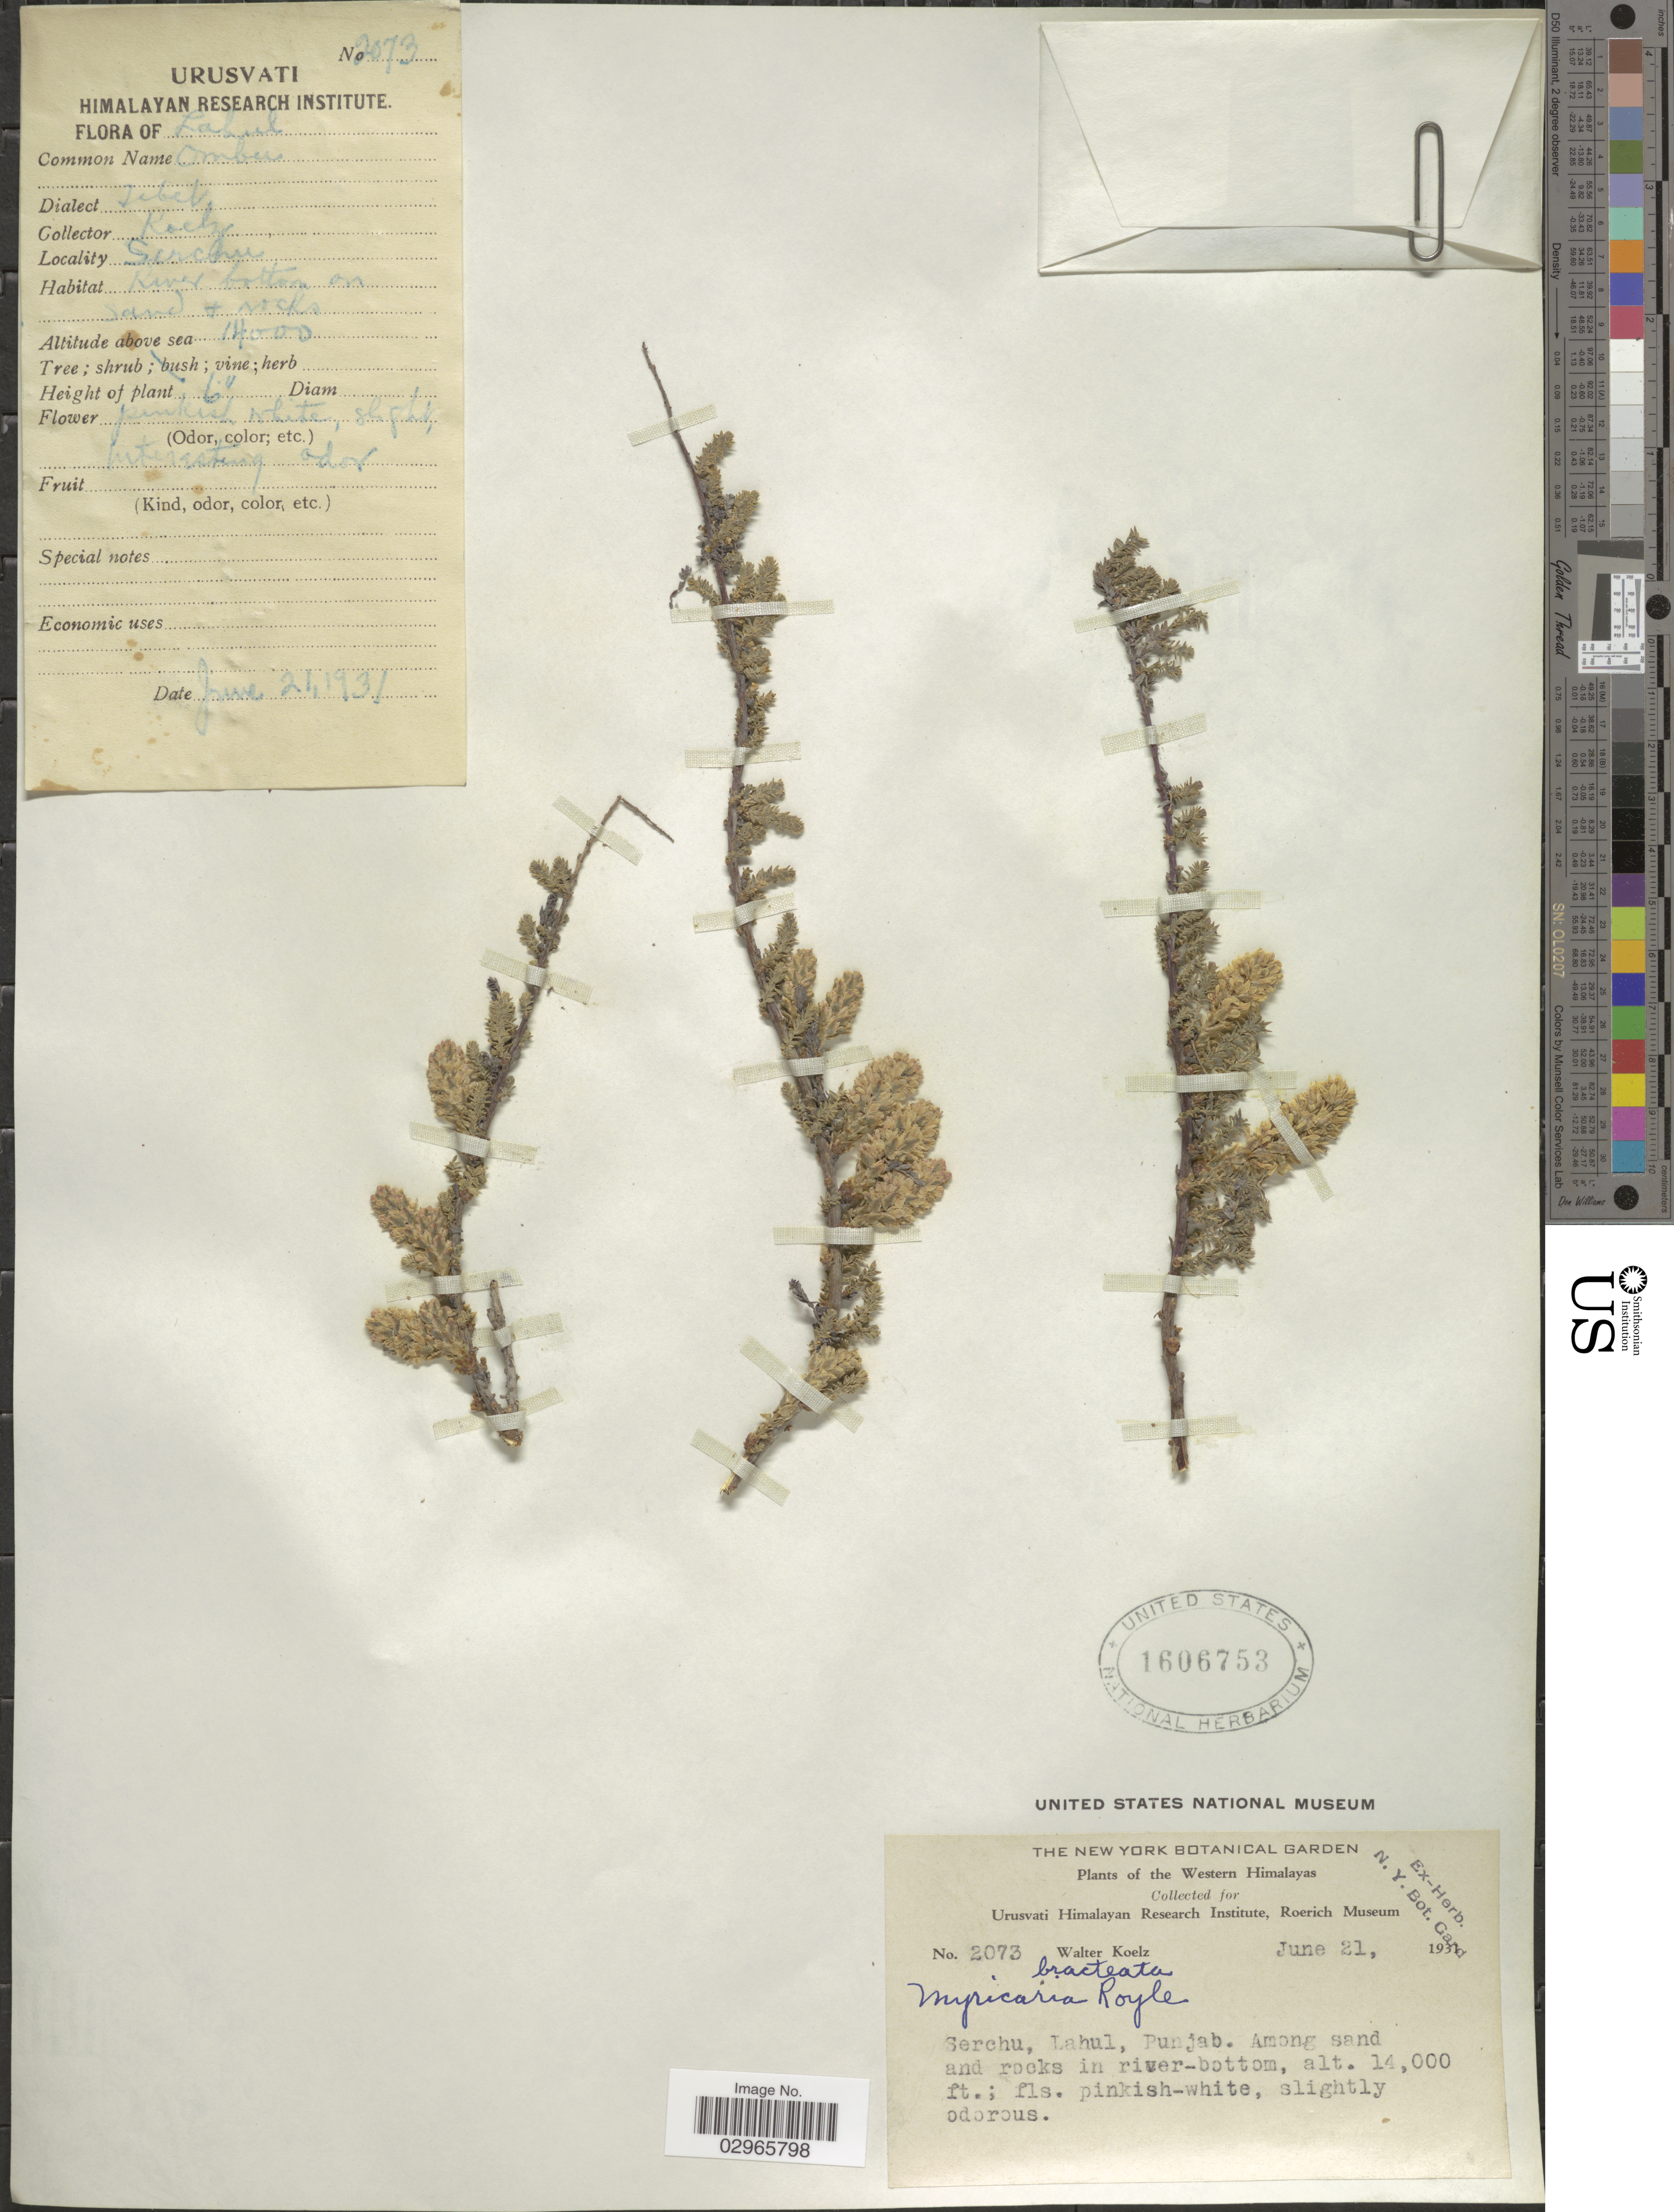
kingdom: Plantae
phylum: Tracheophyta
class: Magnoliopsida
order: Caryophyllales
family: Tamaricaceae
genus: Myricaria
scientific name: Myricaria bracteata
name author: Royle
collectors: W. N. Koelz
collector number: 2073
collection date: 1931-06-21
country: India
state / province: Himachal Pradesh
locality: Western Himalayas. Serchu, Lahul.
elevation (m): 4267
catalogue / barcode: US 1606753